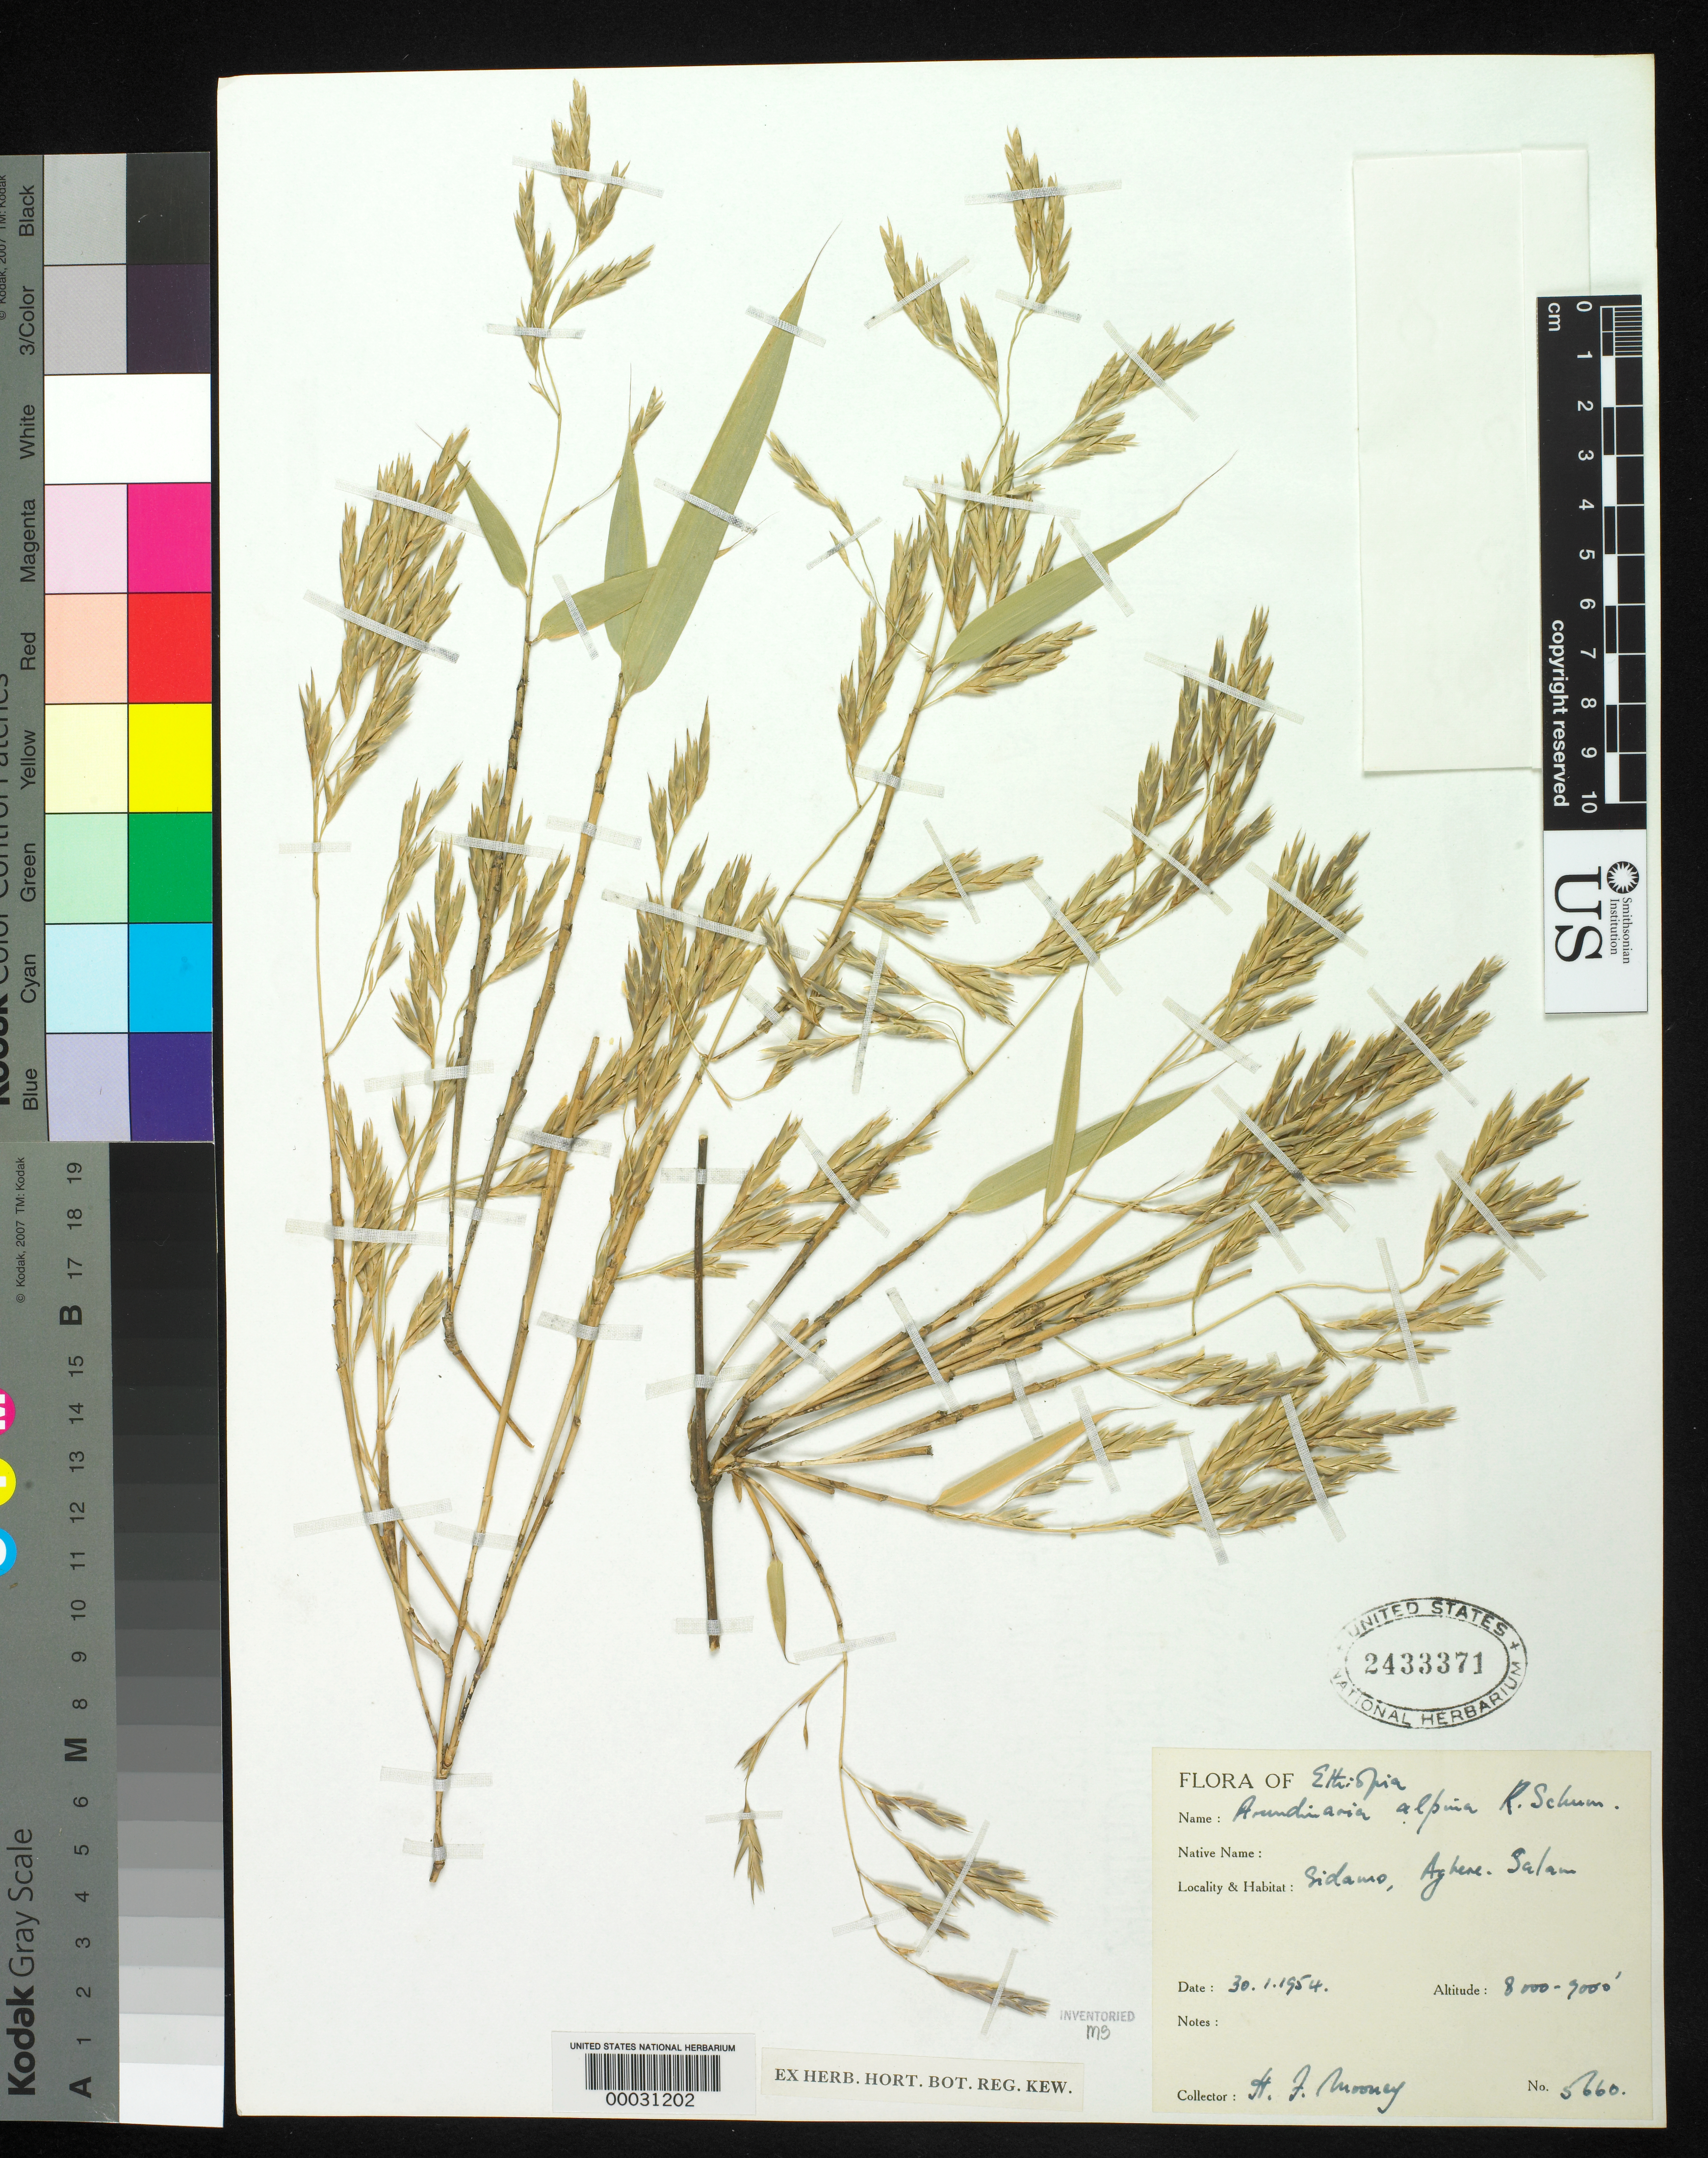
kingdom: Plantae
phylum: Tracheophyta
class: Liliopsida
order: Poales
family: Poaceae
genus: Oldeania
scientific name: Oldeania alpina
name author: (K. Schum.) Stapleton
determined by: Poaceae Reorganization Project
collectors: H. Mooney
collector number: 5660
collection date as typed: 30 Jan 1954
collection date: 1954-01-30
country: Ethiopia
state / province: Sidama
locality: Aghere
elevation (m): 2440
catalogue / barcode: US 2433371